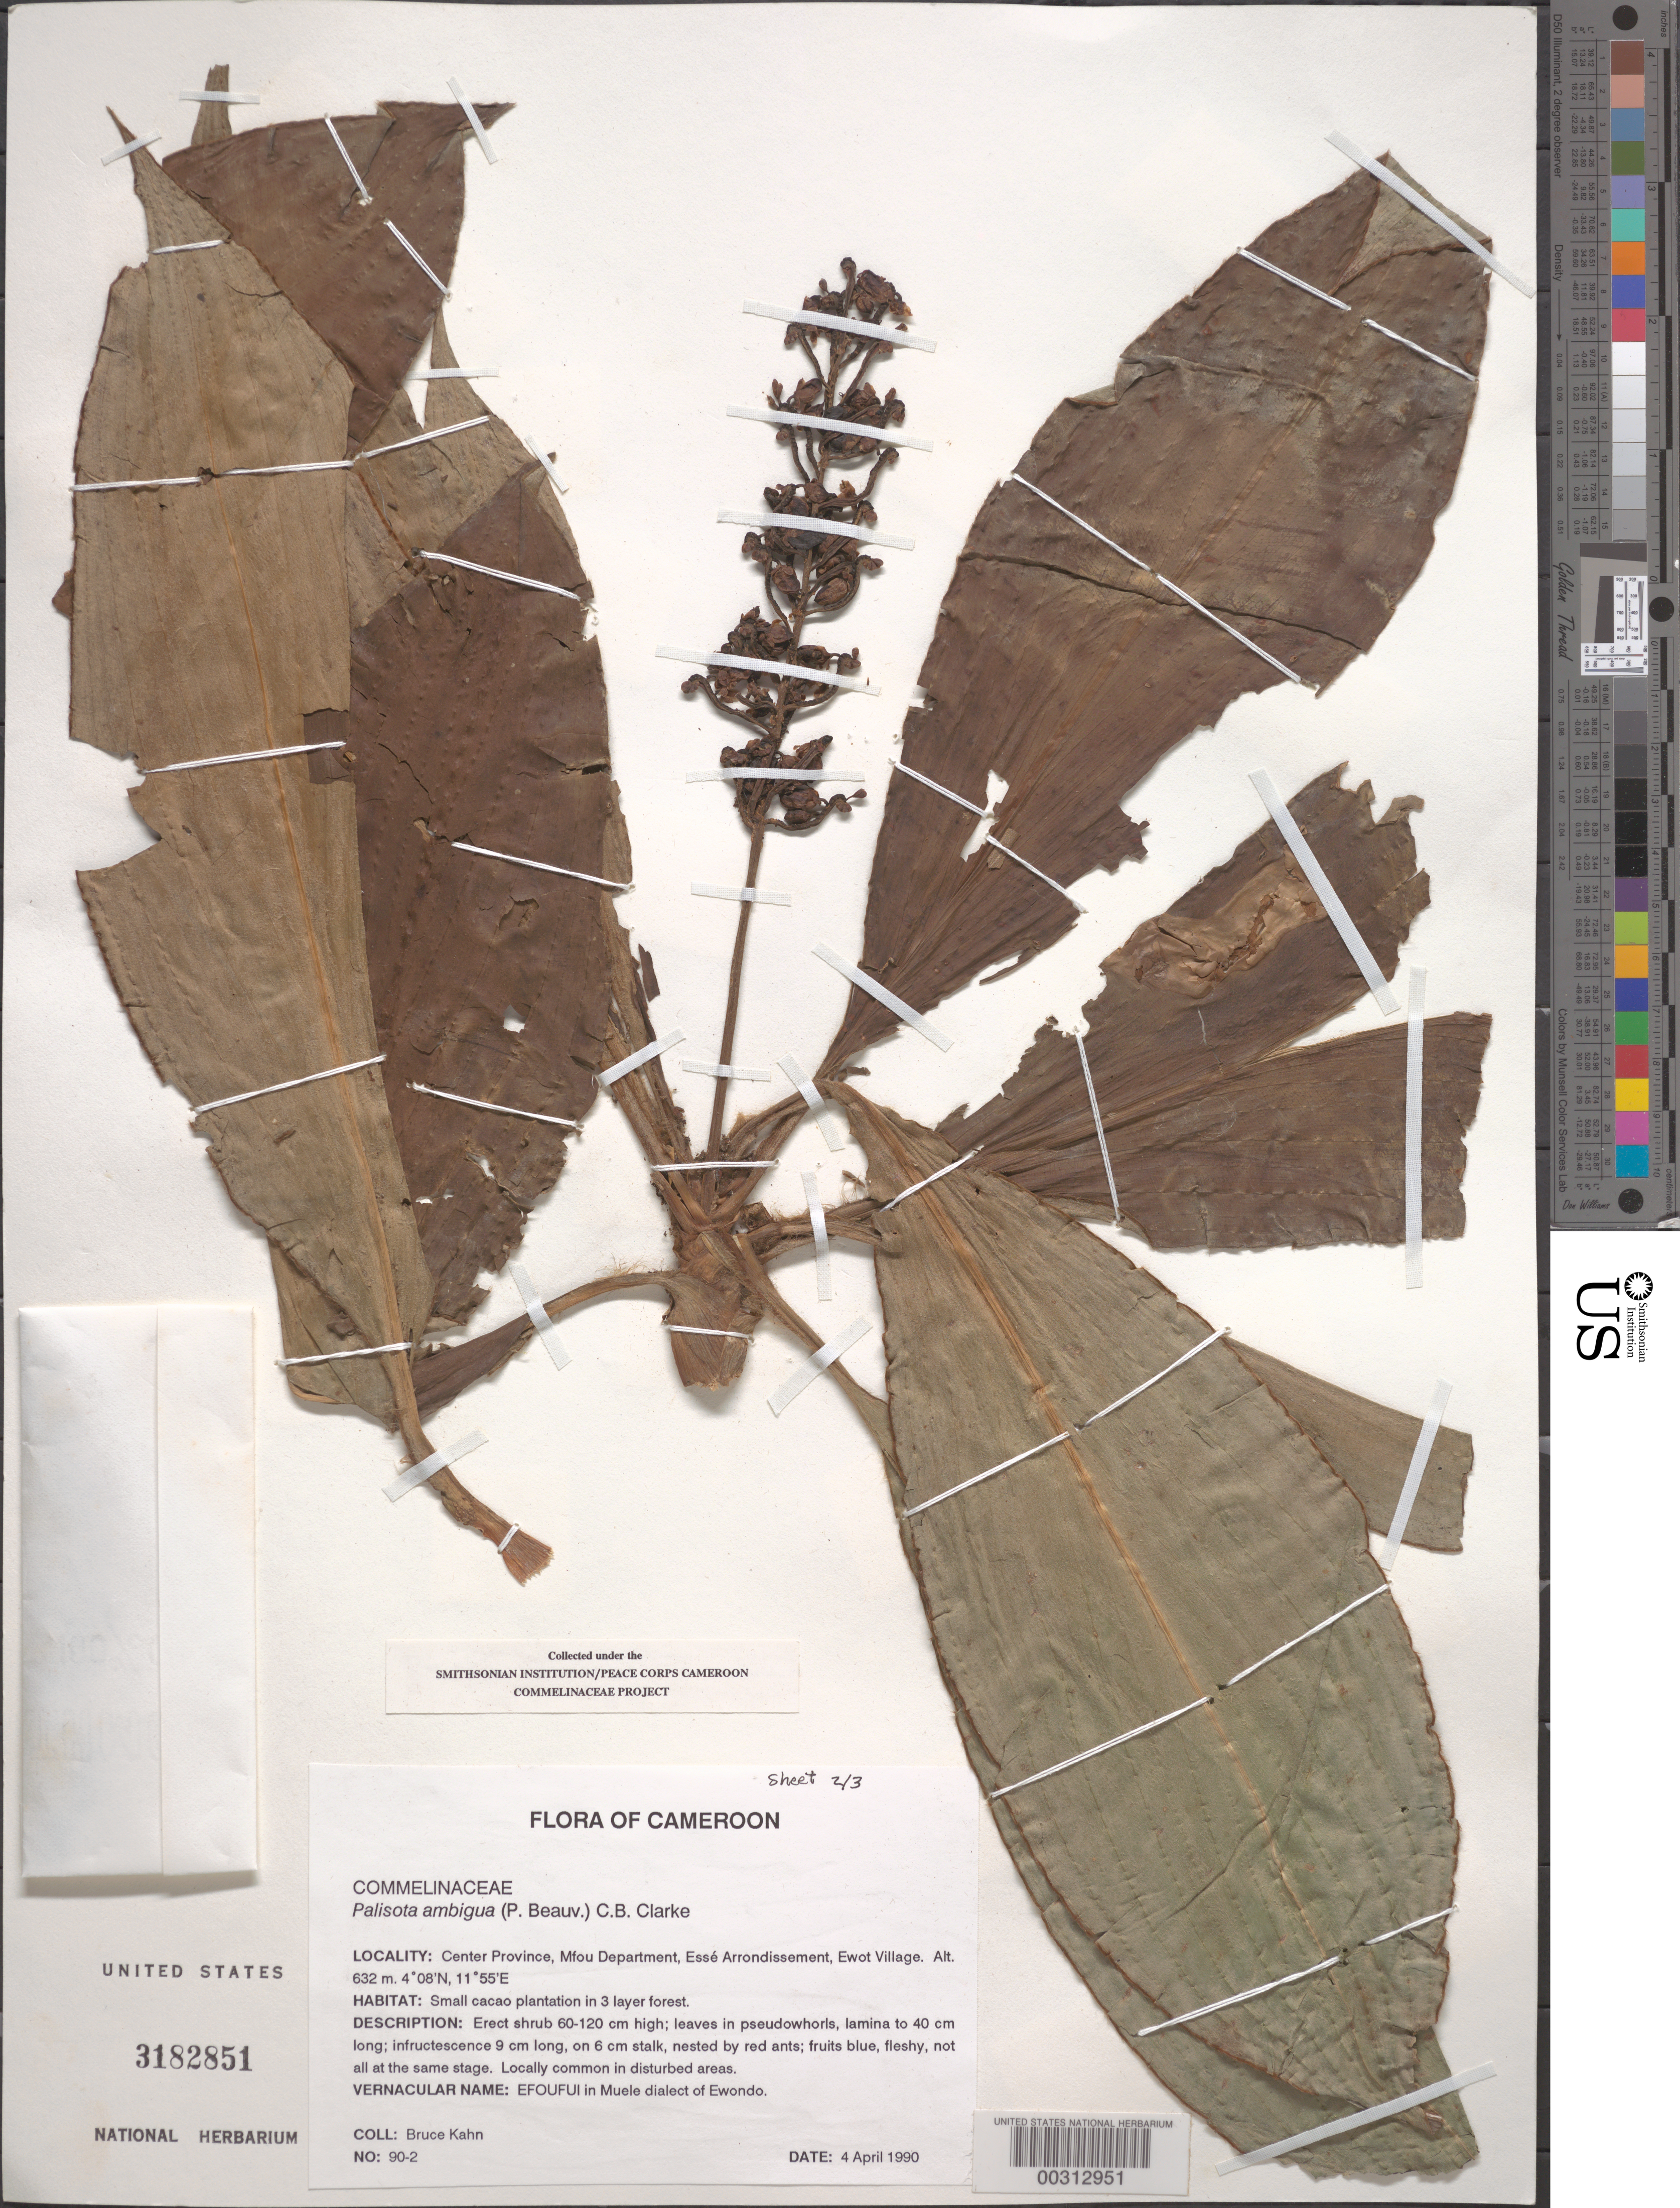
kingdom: Plantae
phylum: Tracheophyta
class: Liliopsida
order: Commelinales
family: Commelinaceae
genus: Palisota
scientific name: Palisota ambigua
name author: (P. Beauv.) C.B. Clarke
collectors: B. Kahn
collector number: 90-2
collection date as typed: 04 Apr 1990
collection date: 1990-04-04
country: Cameroon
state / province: Centre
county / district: Méfou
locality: Esse arrondissement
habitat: Small cacao plantation in 3 layer forest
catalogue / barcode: US 3182851